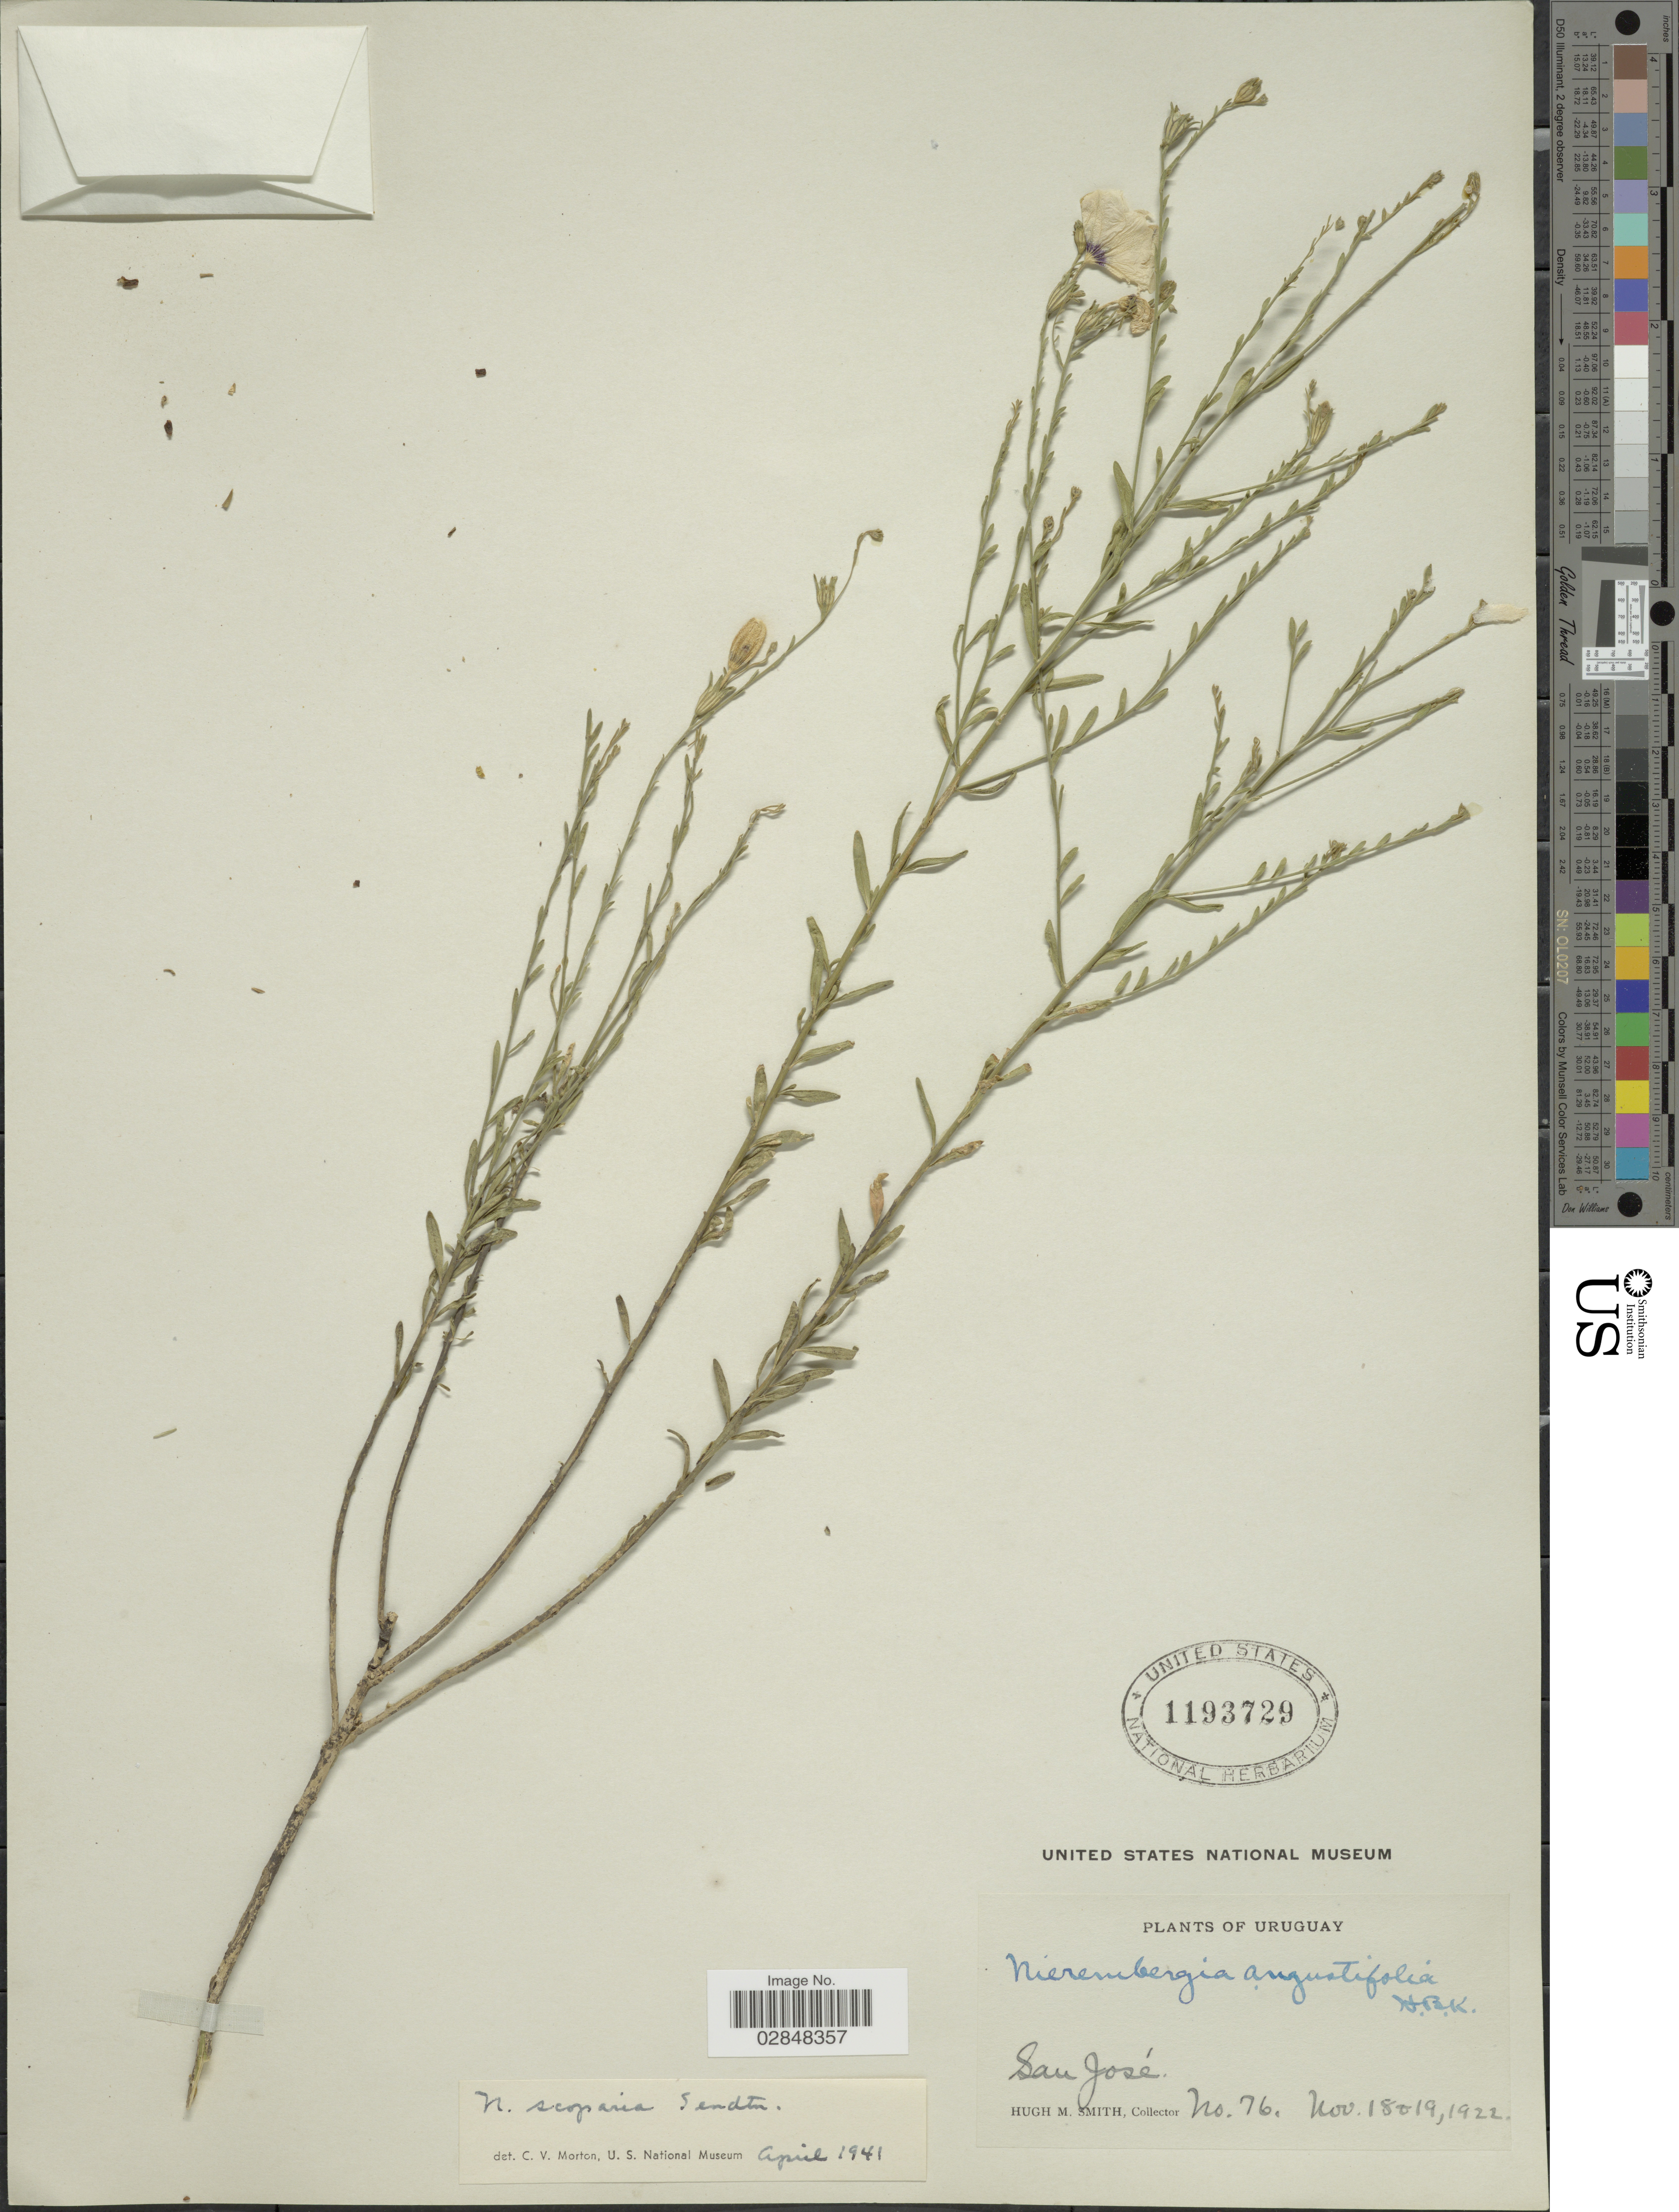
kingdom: Plantae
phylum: Tracheophyta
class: Magnoliopsida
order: Solanales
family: Solanaceae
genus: Nierembergia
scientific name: Nierembergia scoparia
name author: Sendtn.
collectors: H. M. Smith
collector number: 76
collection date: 1922-11-18/1922-11-19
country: Uruguay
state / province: San Jose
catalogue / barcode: US 1193729